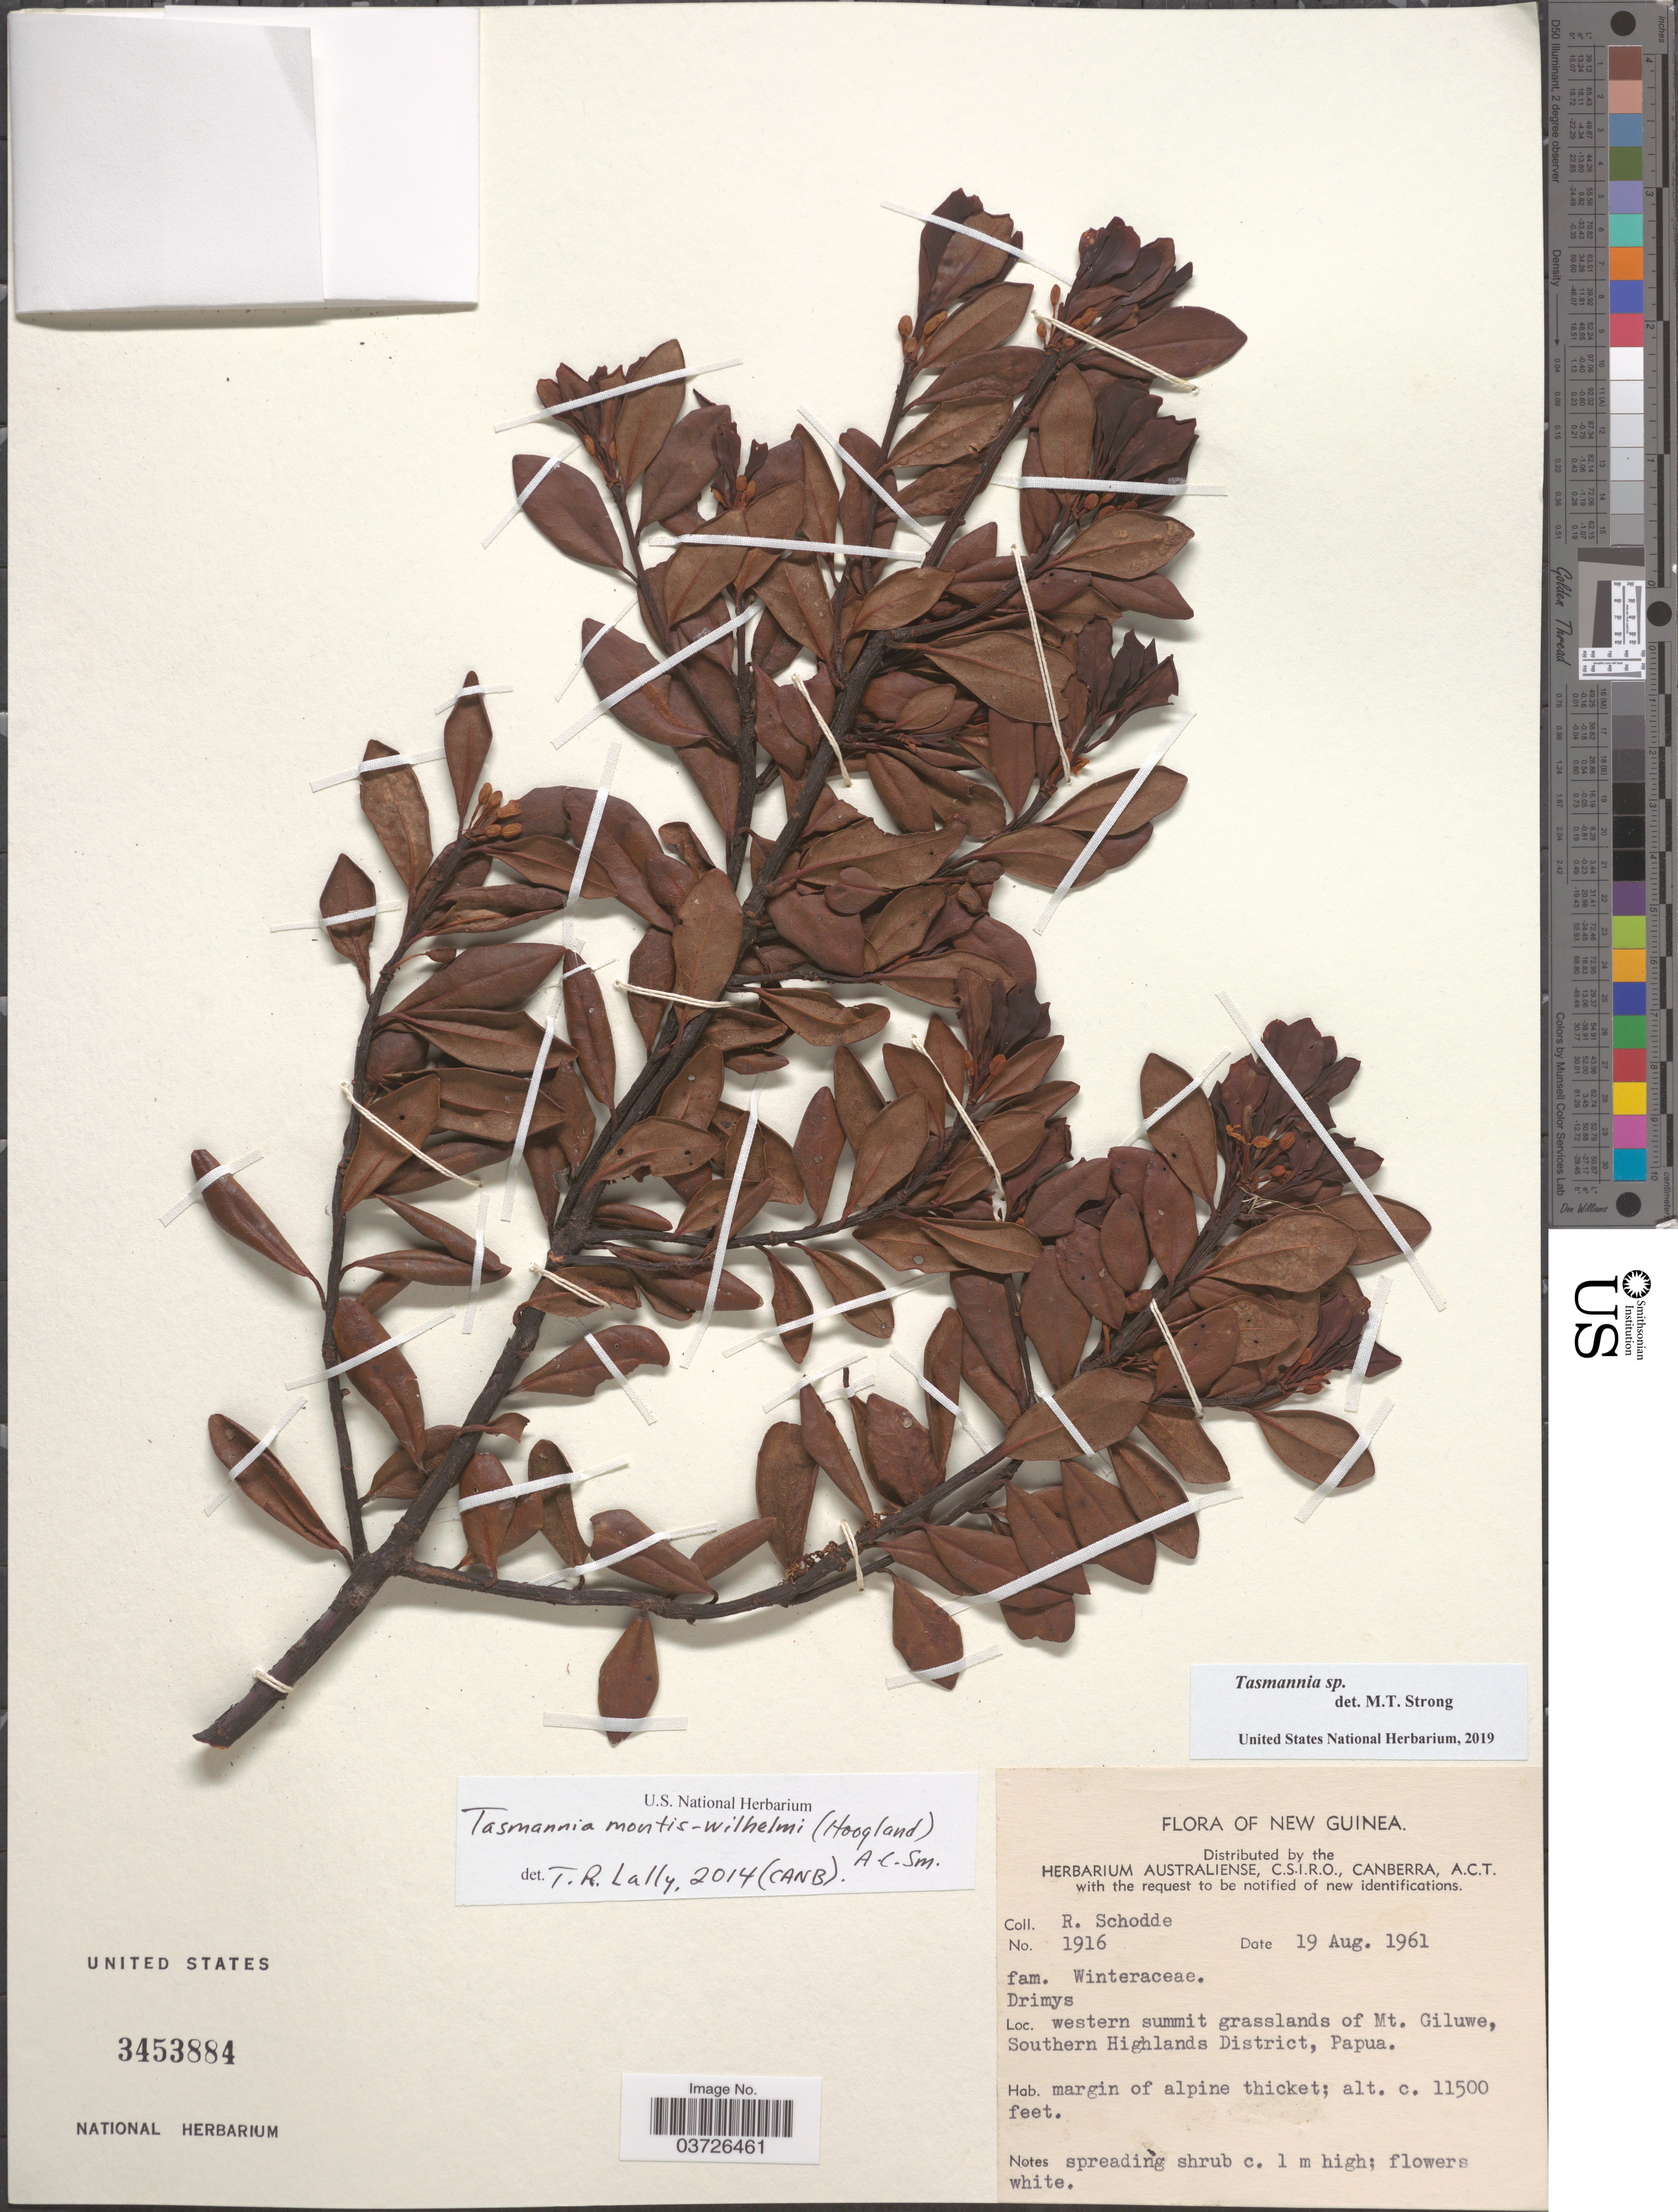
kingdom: Plantae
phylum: Tracheophyta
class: Magnoliopsida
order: Canellales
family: Winteraceae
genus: Tasmannia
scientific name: Tasmannia montis-wilhelmi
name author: (Hoogland) A.C. Sm.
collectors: R. Schodde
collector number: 1916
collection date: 1961-08-19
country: Papua New Guinea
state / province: Southern Highlands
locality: New Guinea. Western summit grasslands of Mt. Giluwe, Southern Highlands District, Papua.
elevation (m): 3505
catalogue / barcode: US 3453884